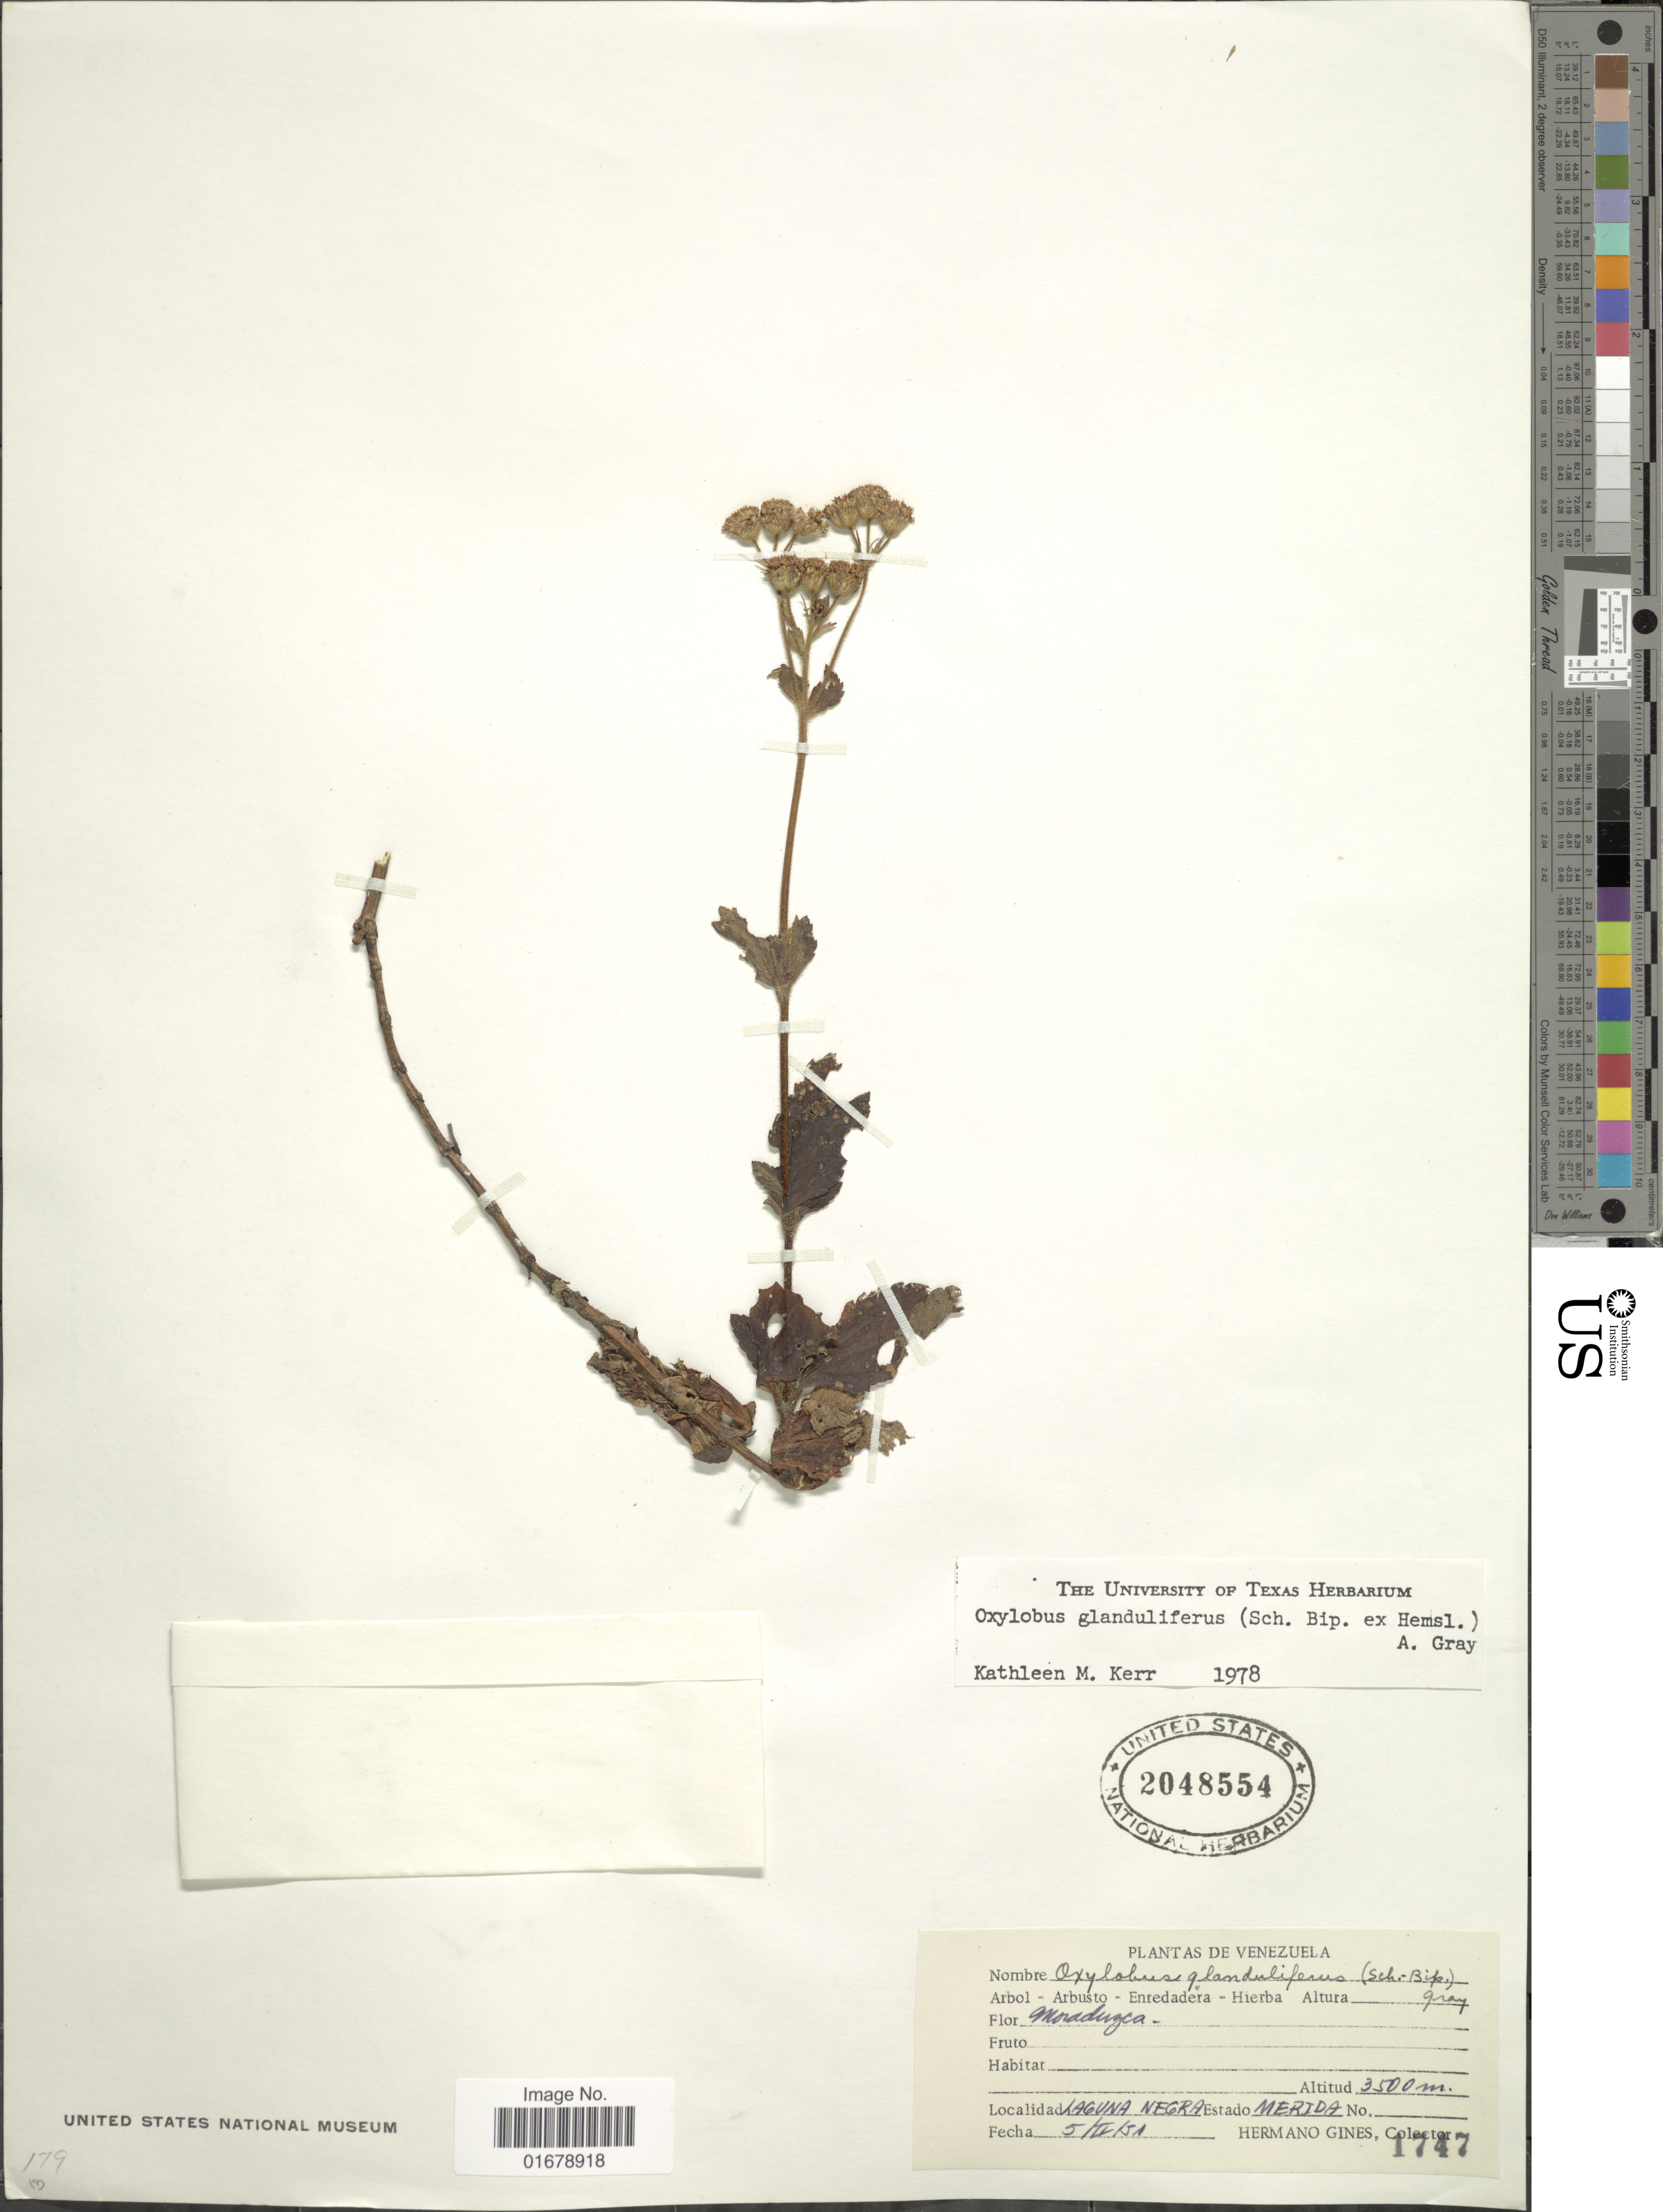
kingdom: Plantae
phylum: Tracheophyta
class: Magnoliopsida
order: Asterales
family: Asteraceae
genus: Oxylobus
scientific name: Oxylobus glanduliferus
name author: (Sch. Bip.) A. Gray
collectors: Bro. Gines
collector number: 1747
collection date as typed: Transcribed d/m/y: 5/2/51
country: Venezuela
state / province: Mérida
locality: Venezuela. Laguna Negra Estado Merida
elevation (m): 3500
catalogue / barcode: US 2048554